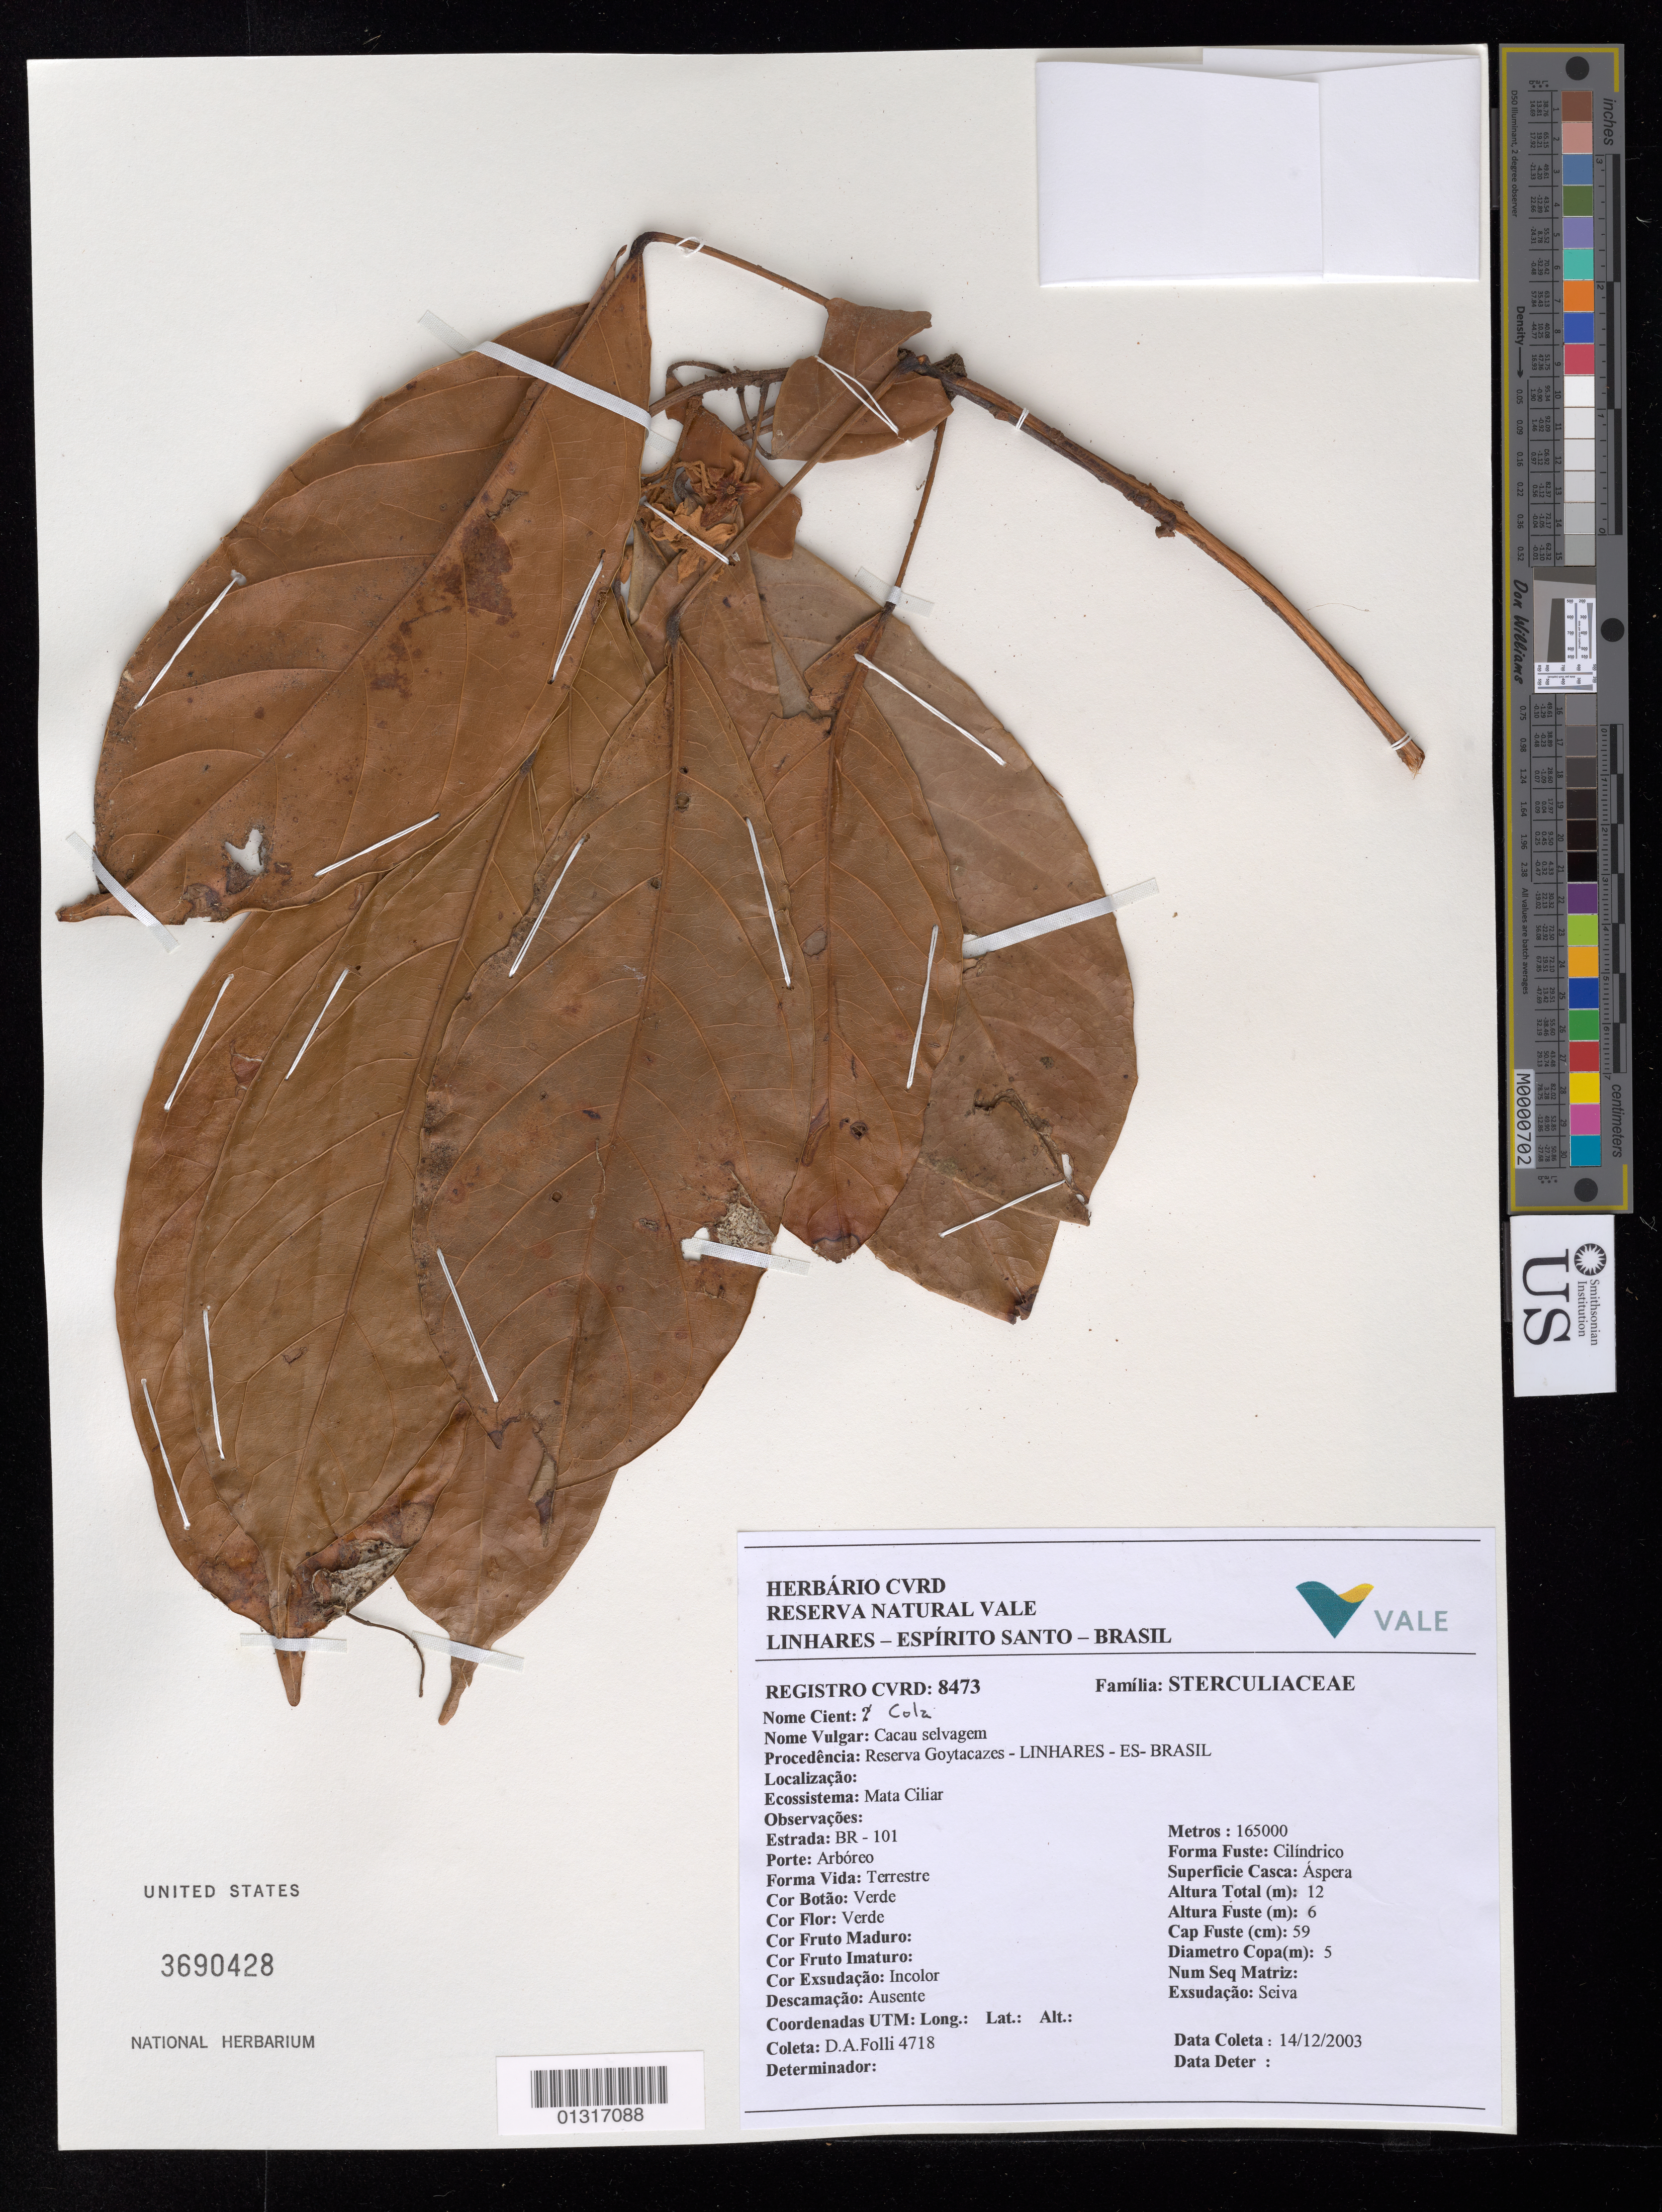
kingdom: Plantae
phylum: Tracheophyta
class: Magnoliopsida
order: Malvales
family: Malvaceae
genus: Cola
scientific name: Cola sp.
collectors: D. Folli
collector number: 4718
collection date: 2003-12-14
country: Brazil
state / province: Espirito Santo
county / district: Linhares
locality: Reserva Goytacazes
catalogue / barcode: US 3690428